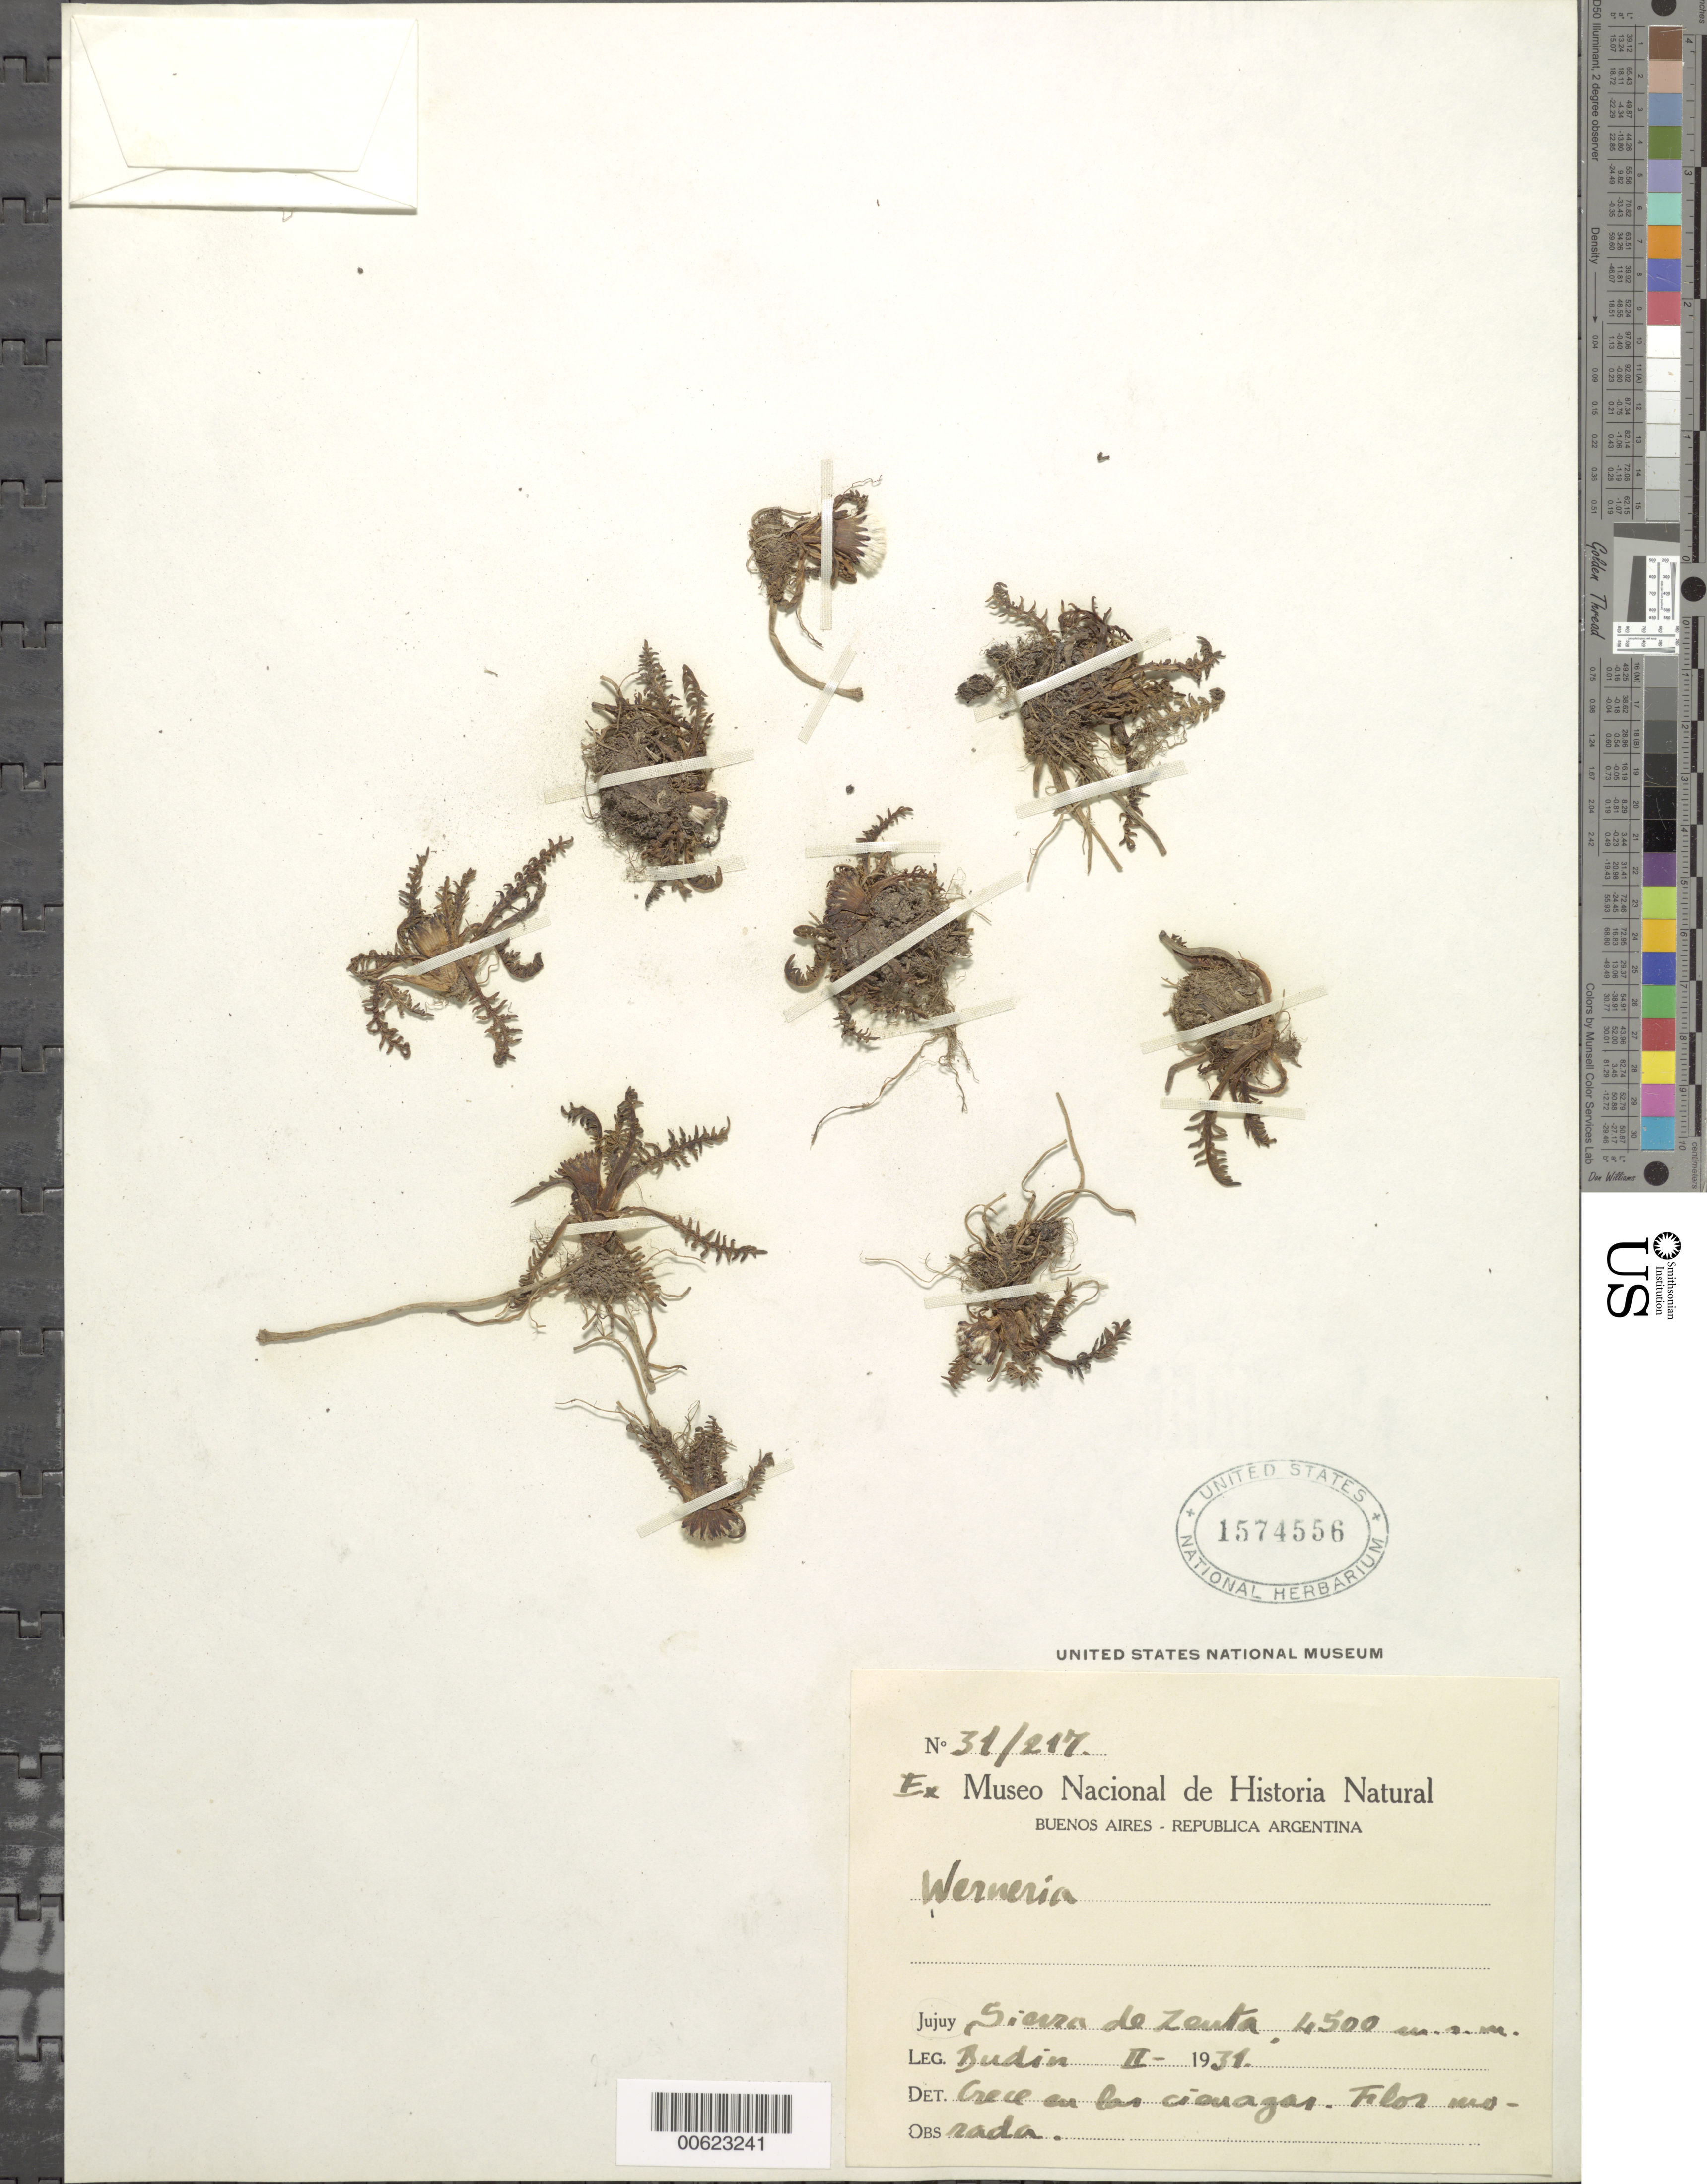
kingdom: Plantae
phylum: Tracheophyta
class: Magnoliopsida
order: Asterales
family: Asteraceae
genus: Werneria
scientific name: Werneria pinnatifida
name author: Remy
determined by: Funk, Vicki A., (BOT), Smithsonian Institution - National Museum of Natural History (UNITED STATES)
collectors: E. Budin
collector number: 31-217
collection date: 1931-02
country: Argentina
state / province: Jujuy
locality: Sierra de Zenta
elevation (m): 4500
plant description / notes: (Ex Mus. Nac. Hist. Nat. Bs. As. 31/217)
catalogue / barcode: US 1574556